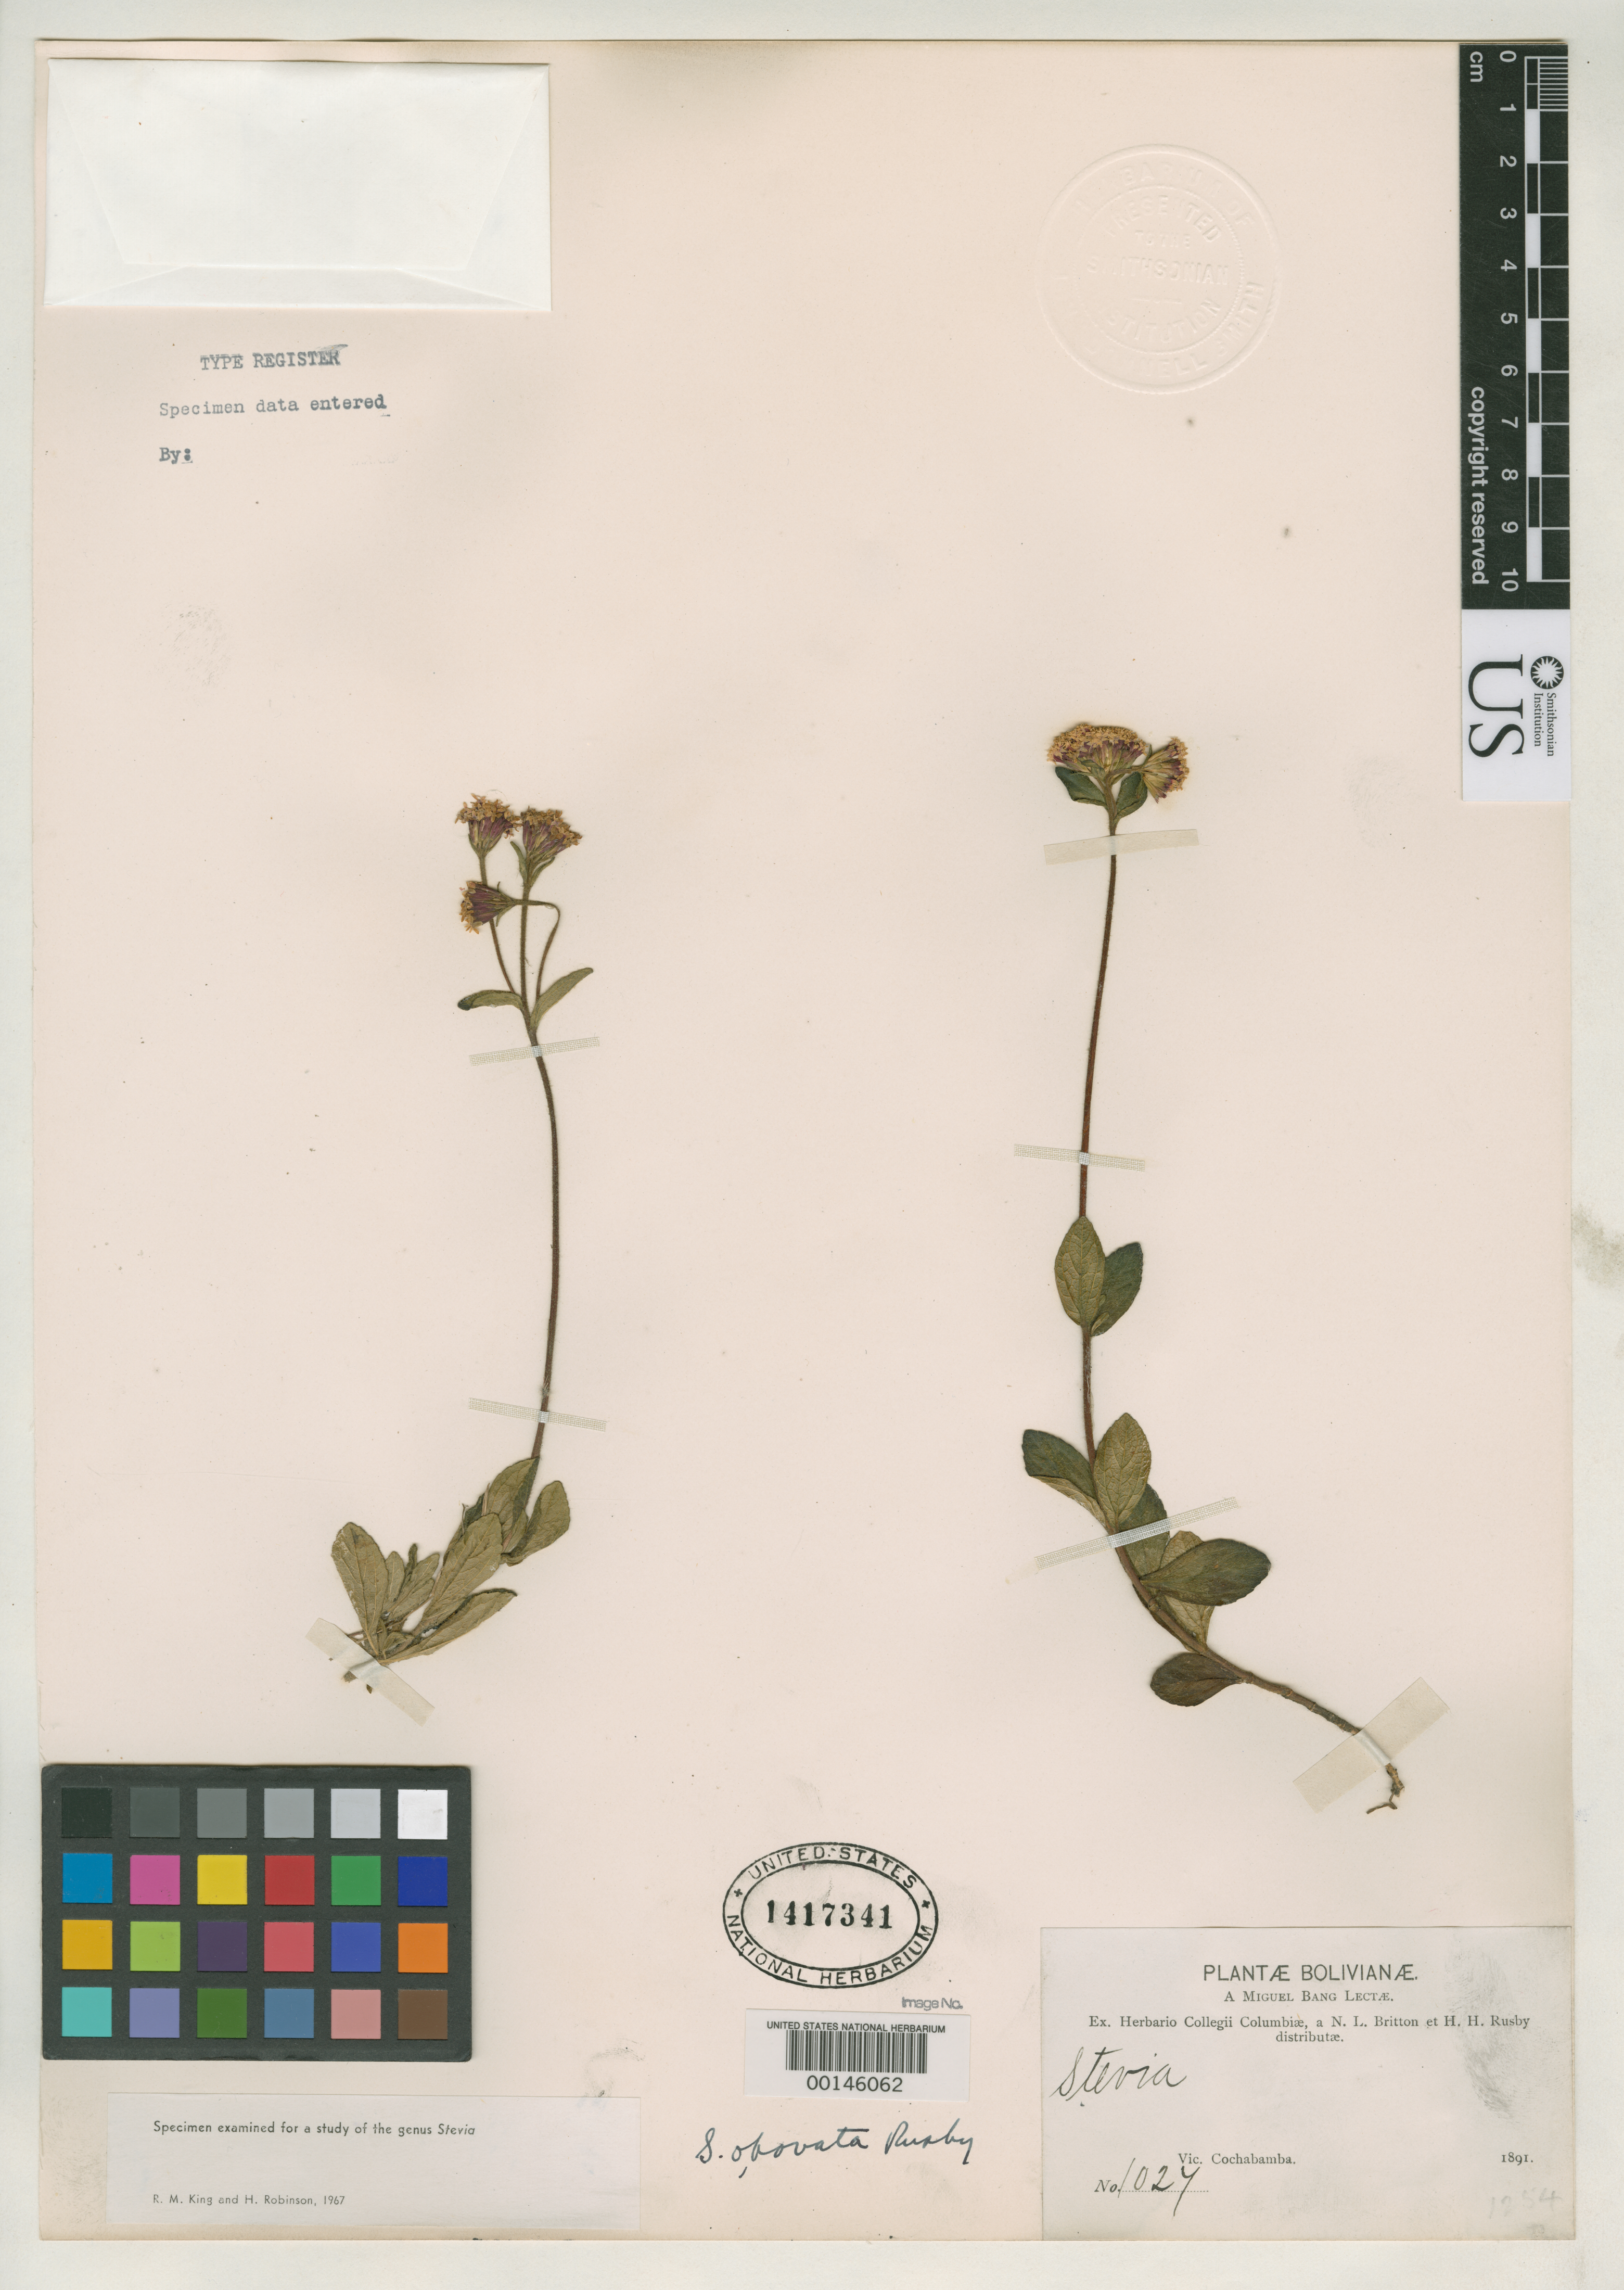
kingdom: Plantae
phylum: Tracheophyta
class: Magnoliopsida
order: Asterales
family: Asteraceae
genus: Stevia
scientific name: Stevia obovata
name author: Rusby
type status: Isotype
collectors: M. Bang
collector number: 1027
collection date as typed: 1891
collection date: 1891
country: Bolivia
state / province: Cochabamba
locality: Cochabamba.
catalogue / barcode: US 1417341